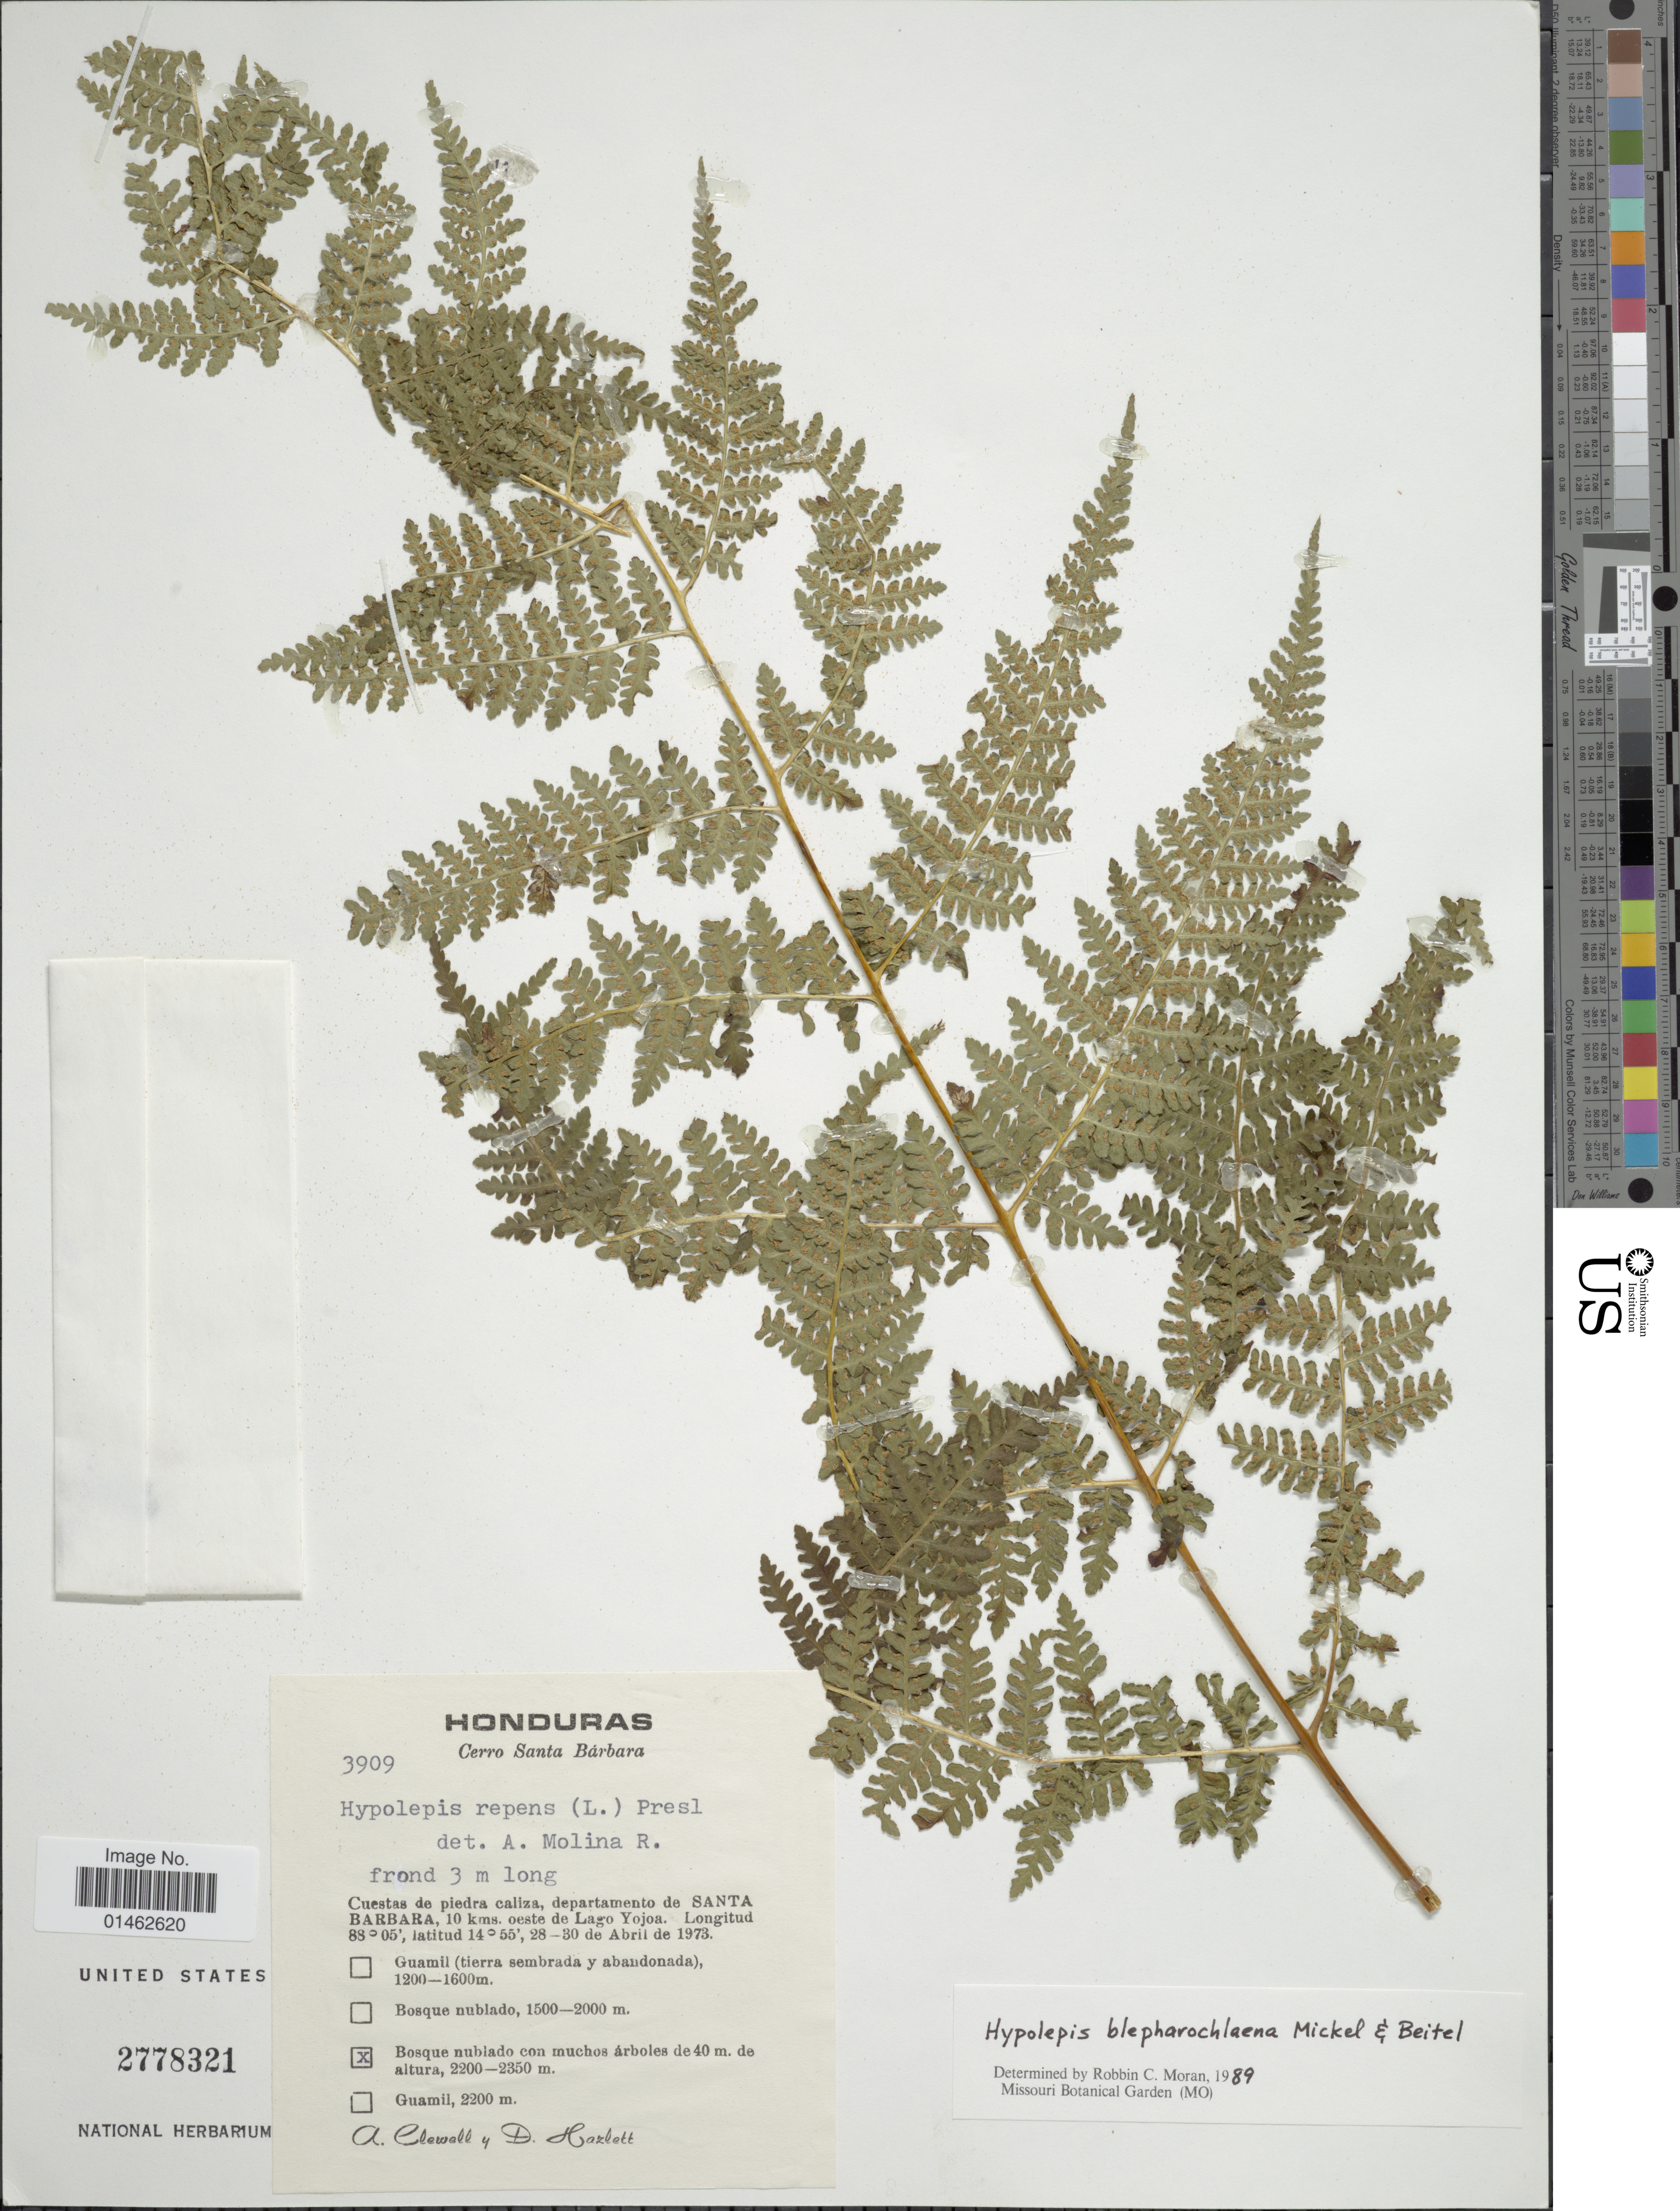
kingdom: Plantae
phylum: Tracheophyta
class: Polypodiopsida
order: Polypodiales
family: Dennstaedtiaceae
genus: Hypolepis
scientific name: Hypolepis blepharochlaena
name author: Mickel & Beitel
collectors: A. Clewell & D. Hazlett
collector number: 3909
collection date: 1973-04-28/1973-04-30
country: Honduras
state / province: Santa Bárbara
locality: Cerro Santa Bárbara, Cuestas de piedra caliza, departamento de Santa Barbara, 10 kms oeste de Lago Yojoa, Bosque nublado con muchos árboles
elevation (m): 1500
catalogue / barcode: US 2778321